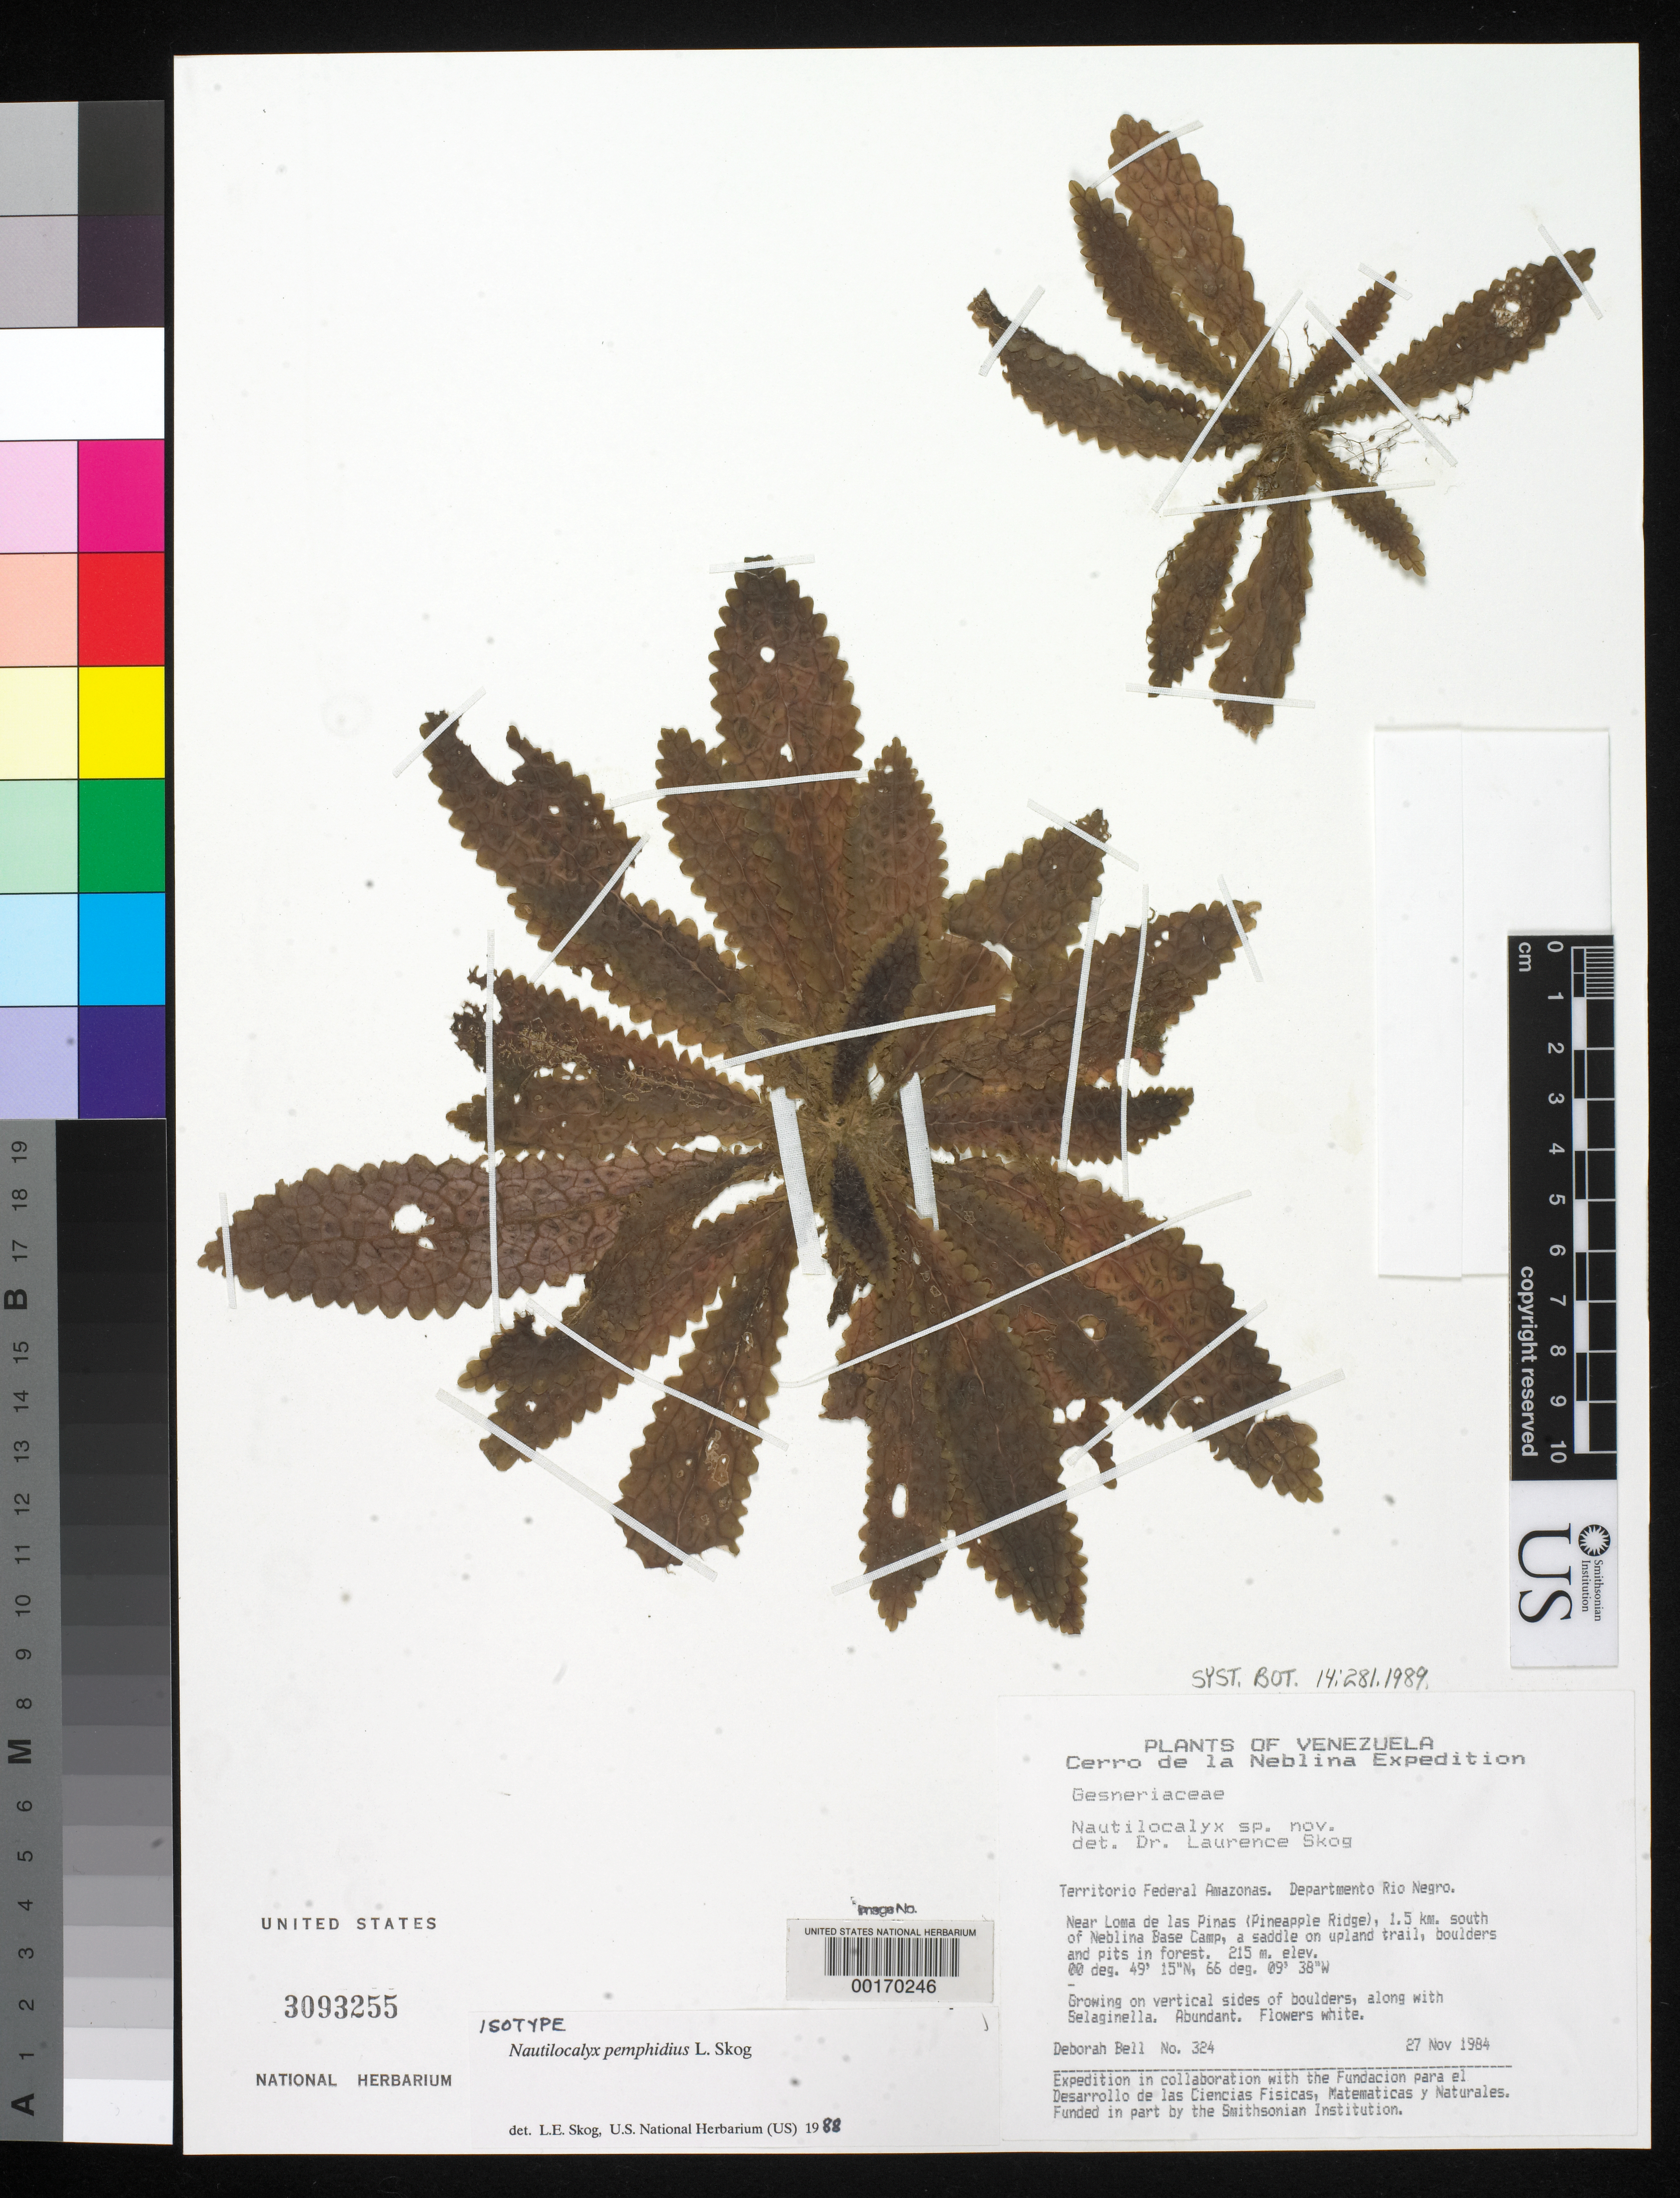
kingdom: Plantae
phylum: Tracheophyta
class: Magnoliopsida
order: Lamiales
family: Gesneriaceae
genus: Nautilocalyx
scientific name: Nautilocalyx pemphidius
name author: L.E. Skog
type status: Isotype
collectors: D. A. Bell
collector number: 324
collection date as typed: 27 Nov 1984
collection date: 1984-11-27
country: Venezuela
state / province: Amazonas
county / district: Rio Negro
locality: Near Loma de las Pinas (Pineapple Ridge), 1.5 km S of Neblina base camp.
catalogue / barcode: US 3093255